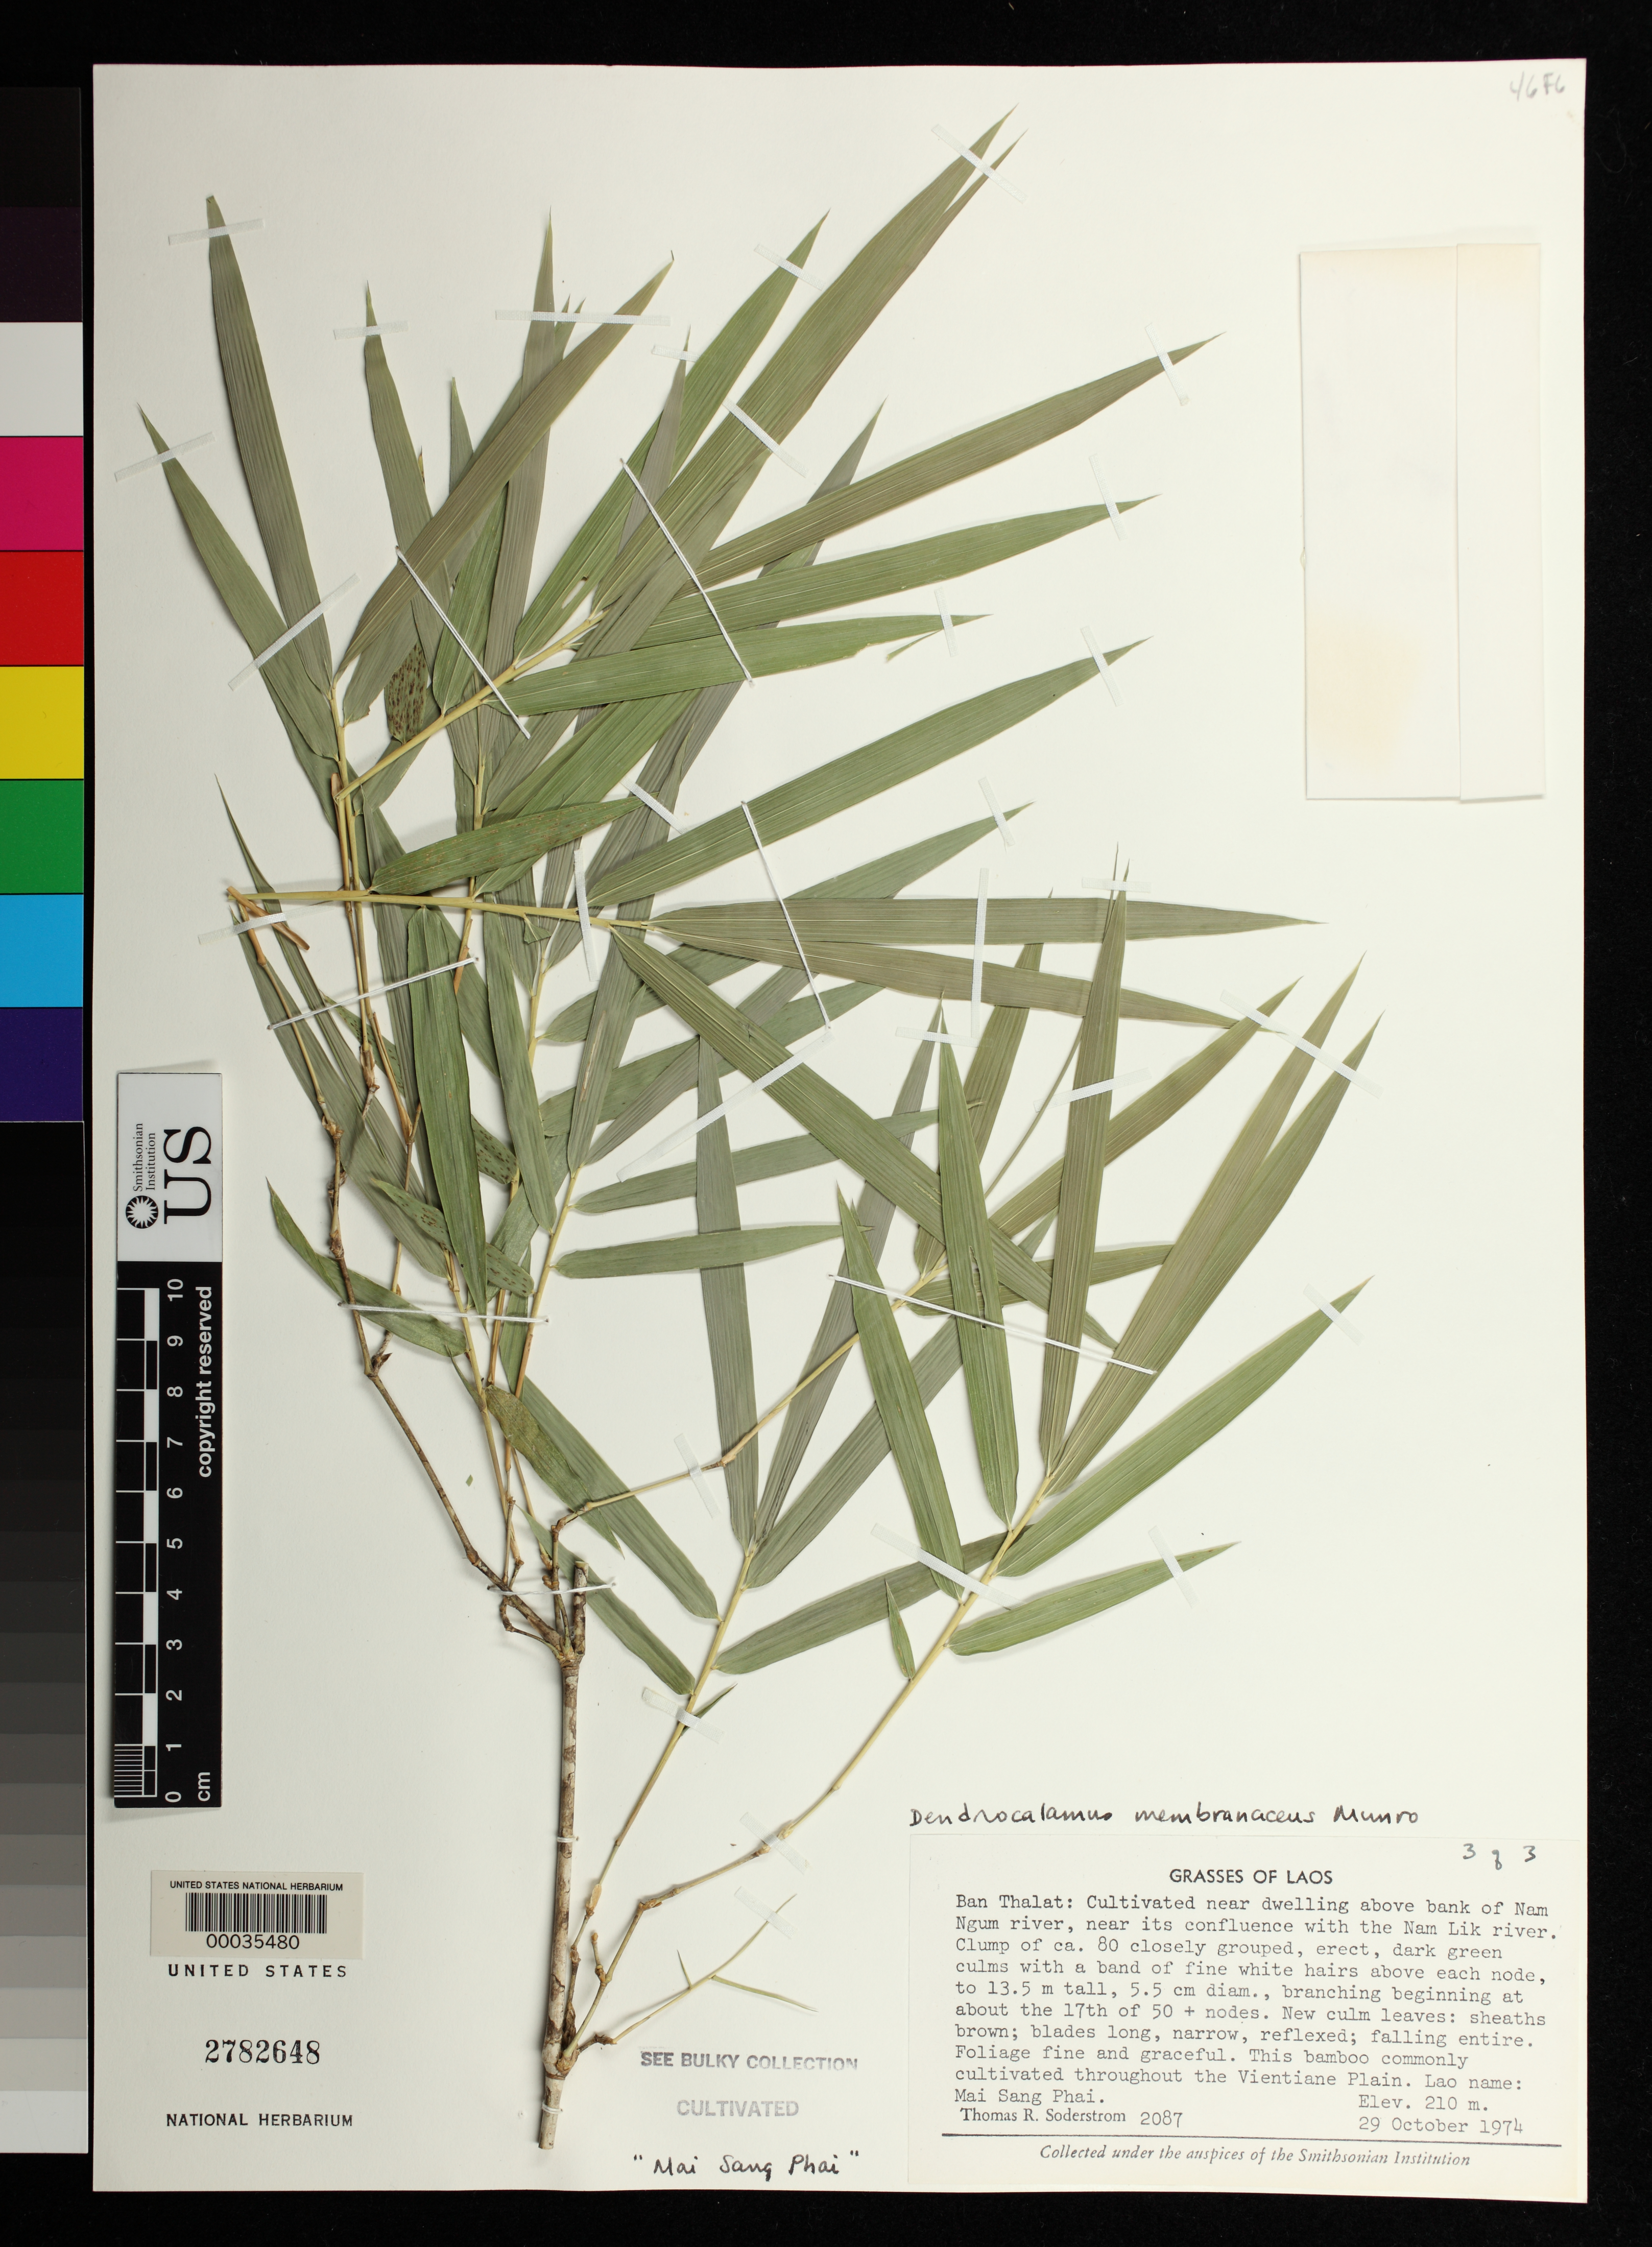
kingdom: Plantae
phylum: Tracheophyta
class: Liliopsida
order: Poales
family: Poaceae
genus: Dendrocalamus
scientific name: Dendrocalamus membranaceus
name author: Munro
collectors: T. R. Soderstrom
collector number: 2087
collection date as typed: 29 Oct 1974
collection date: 1974-10-29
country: Laos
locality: Ban Thalat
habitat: Above bank of nam ngum river.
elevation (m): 210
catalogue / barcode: US 2782648